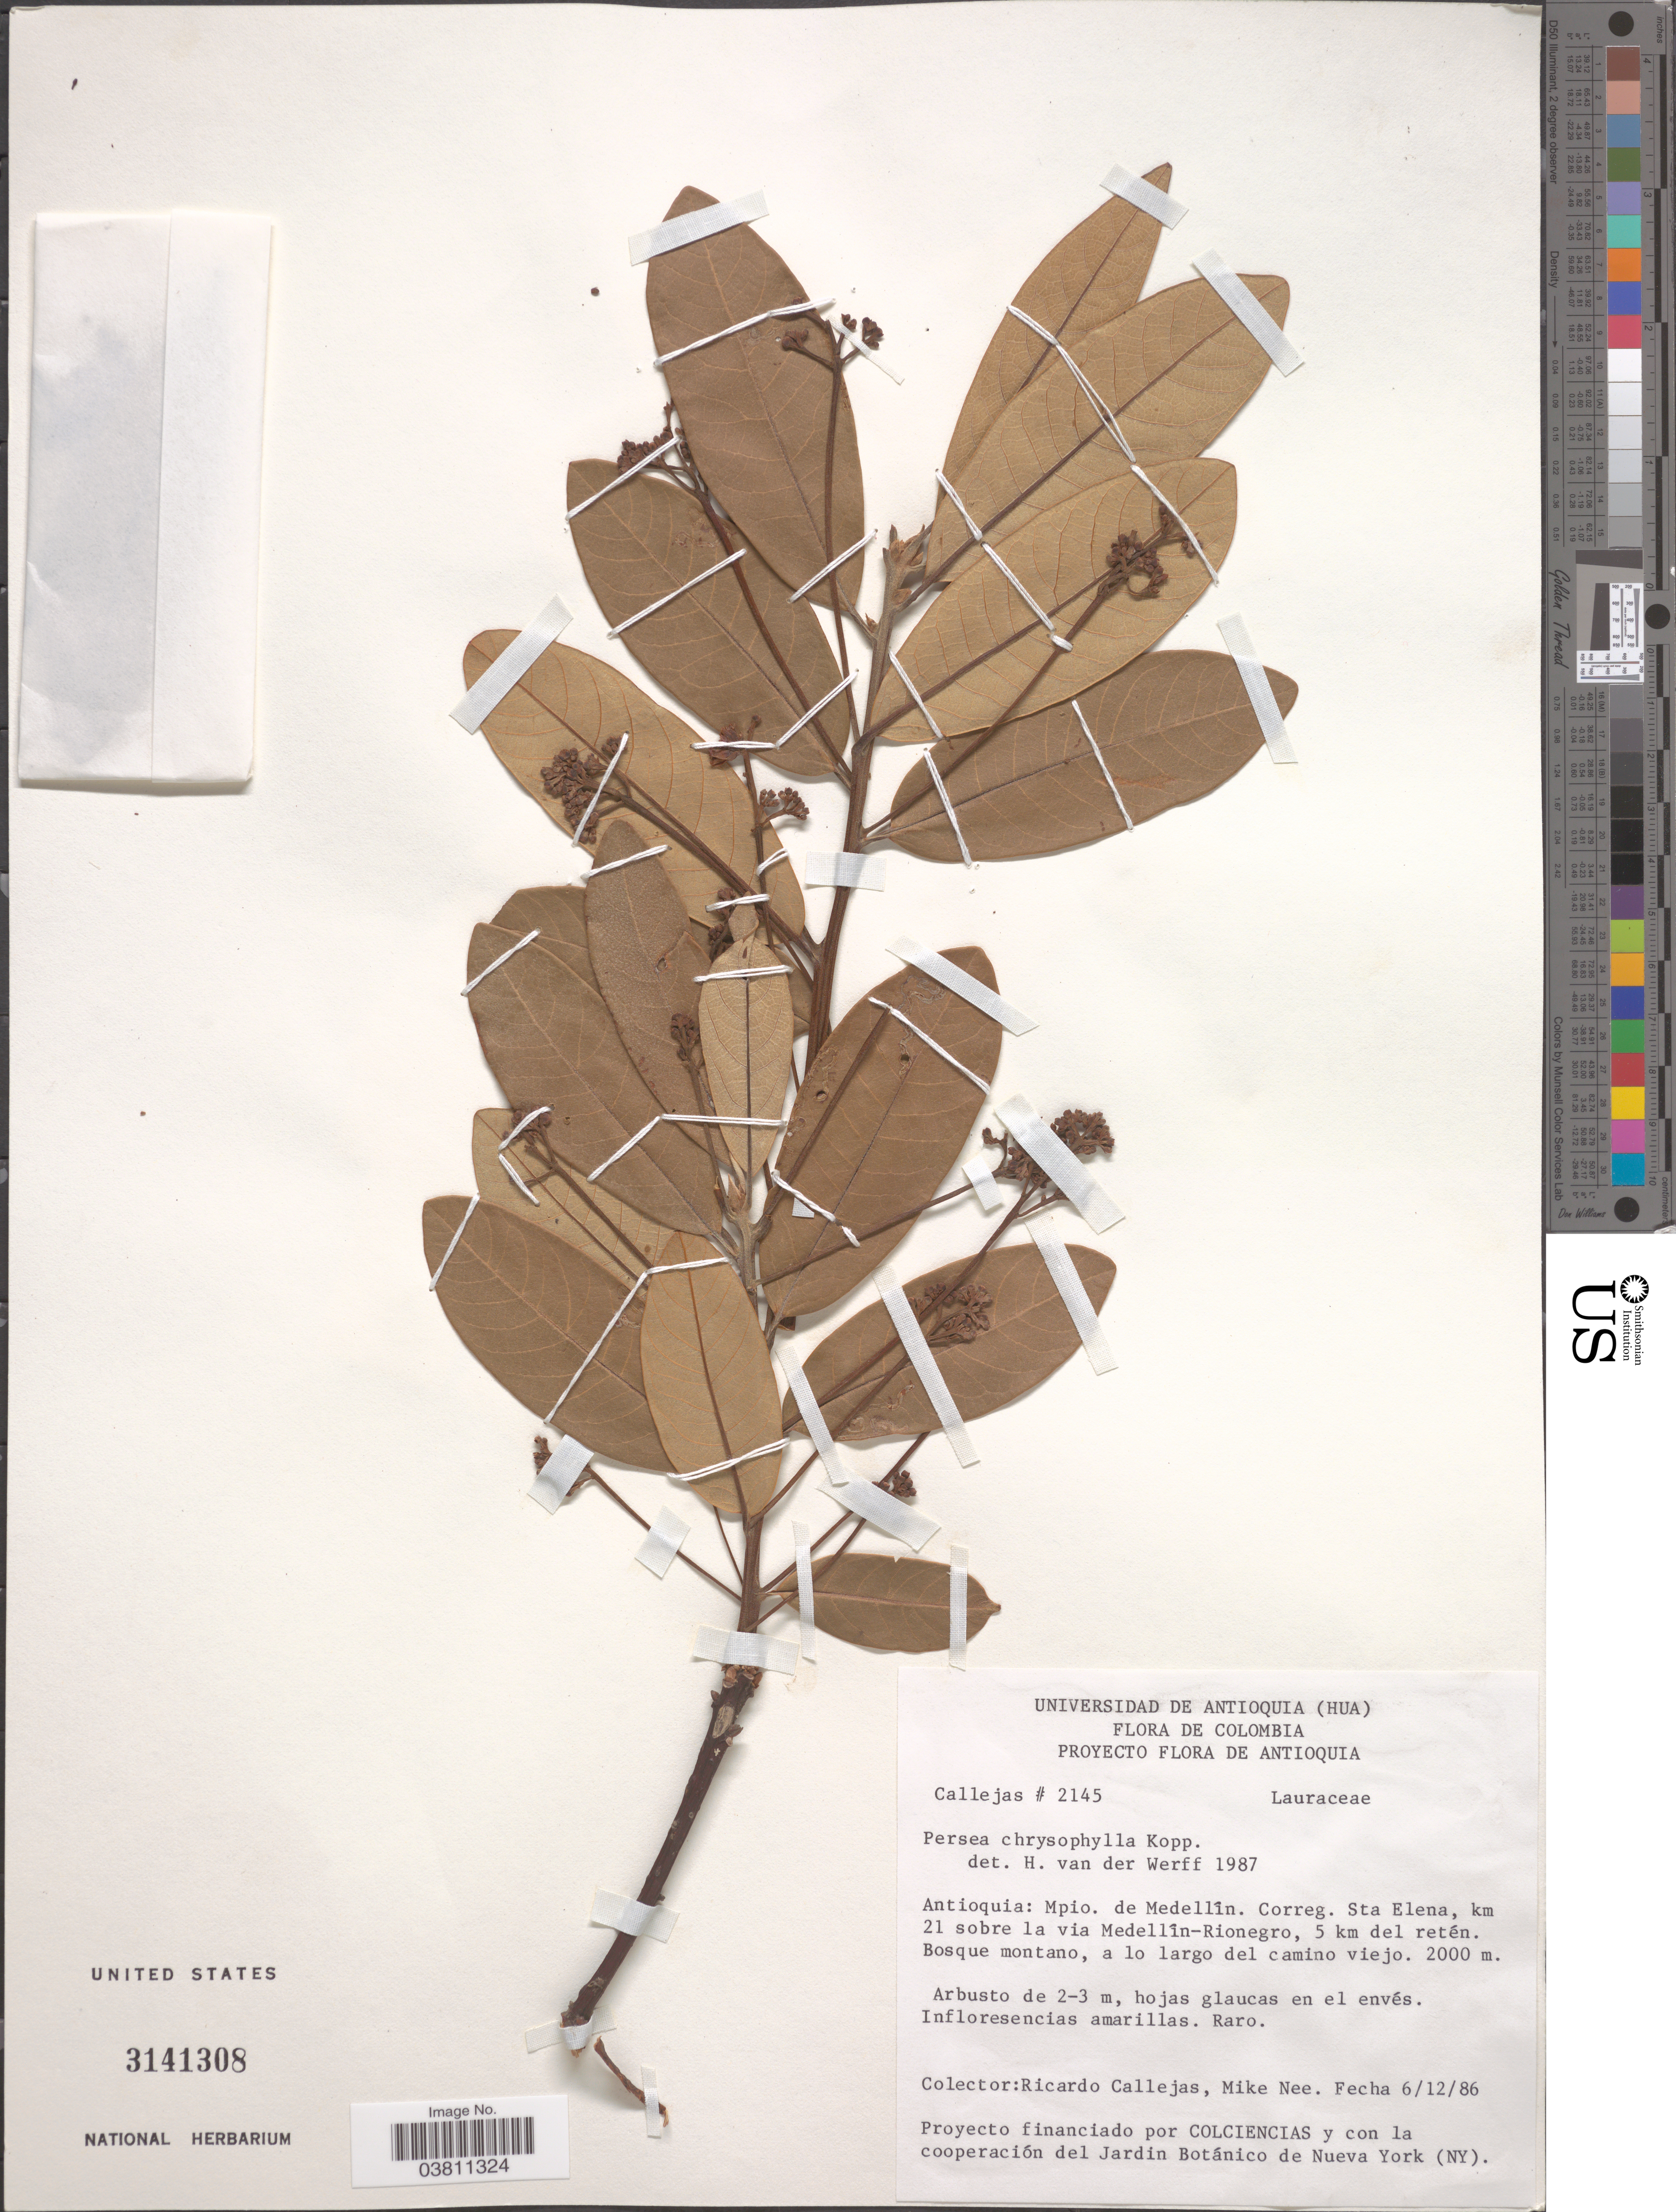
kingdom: Plantae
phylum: Tracheophyta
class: Magnoliopsida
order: Laurales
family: Lauraceae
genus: Persea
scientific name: Persea chrysophylla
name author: L.E. Kopp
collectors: R. Callejas & M. Nee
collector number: Callejas2145?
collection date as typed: Transcribed d/m/y: 6/12/86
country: Colombia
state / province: Antioquia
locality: Mpio. de Medellín. Correg. Sta Elena, km 21 sobre la via Medellín-Rionegro, 5 km del retén.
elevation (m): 2000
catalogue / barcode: US 3141308